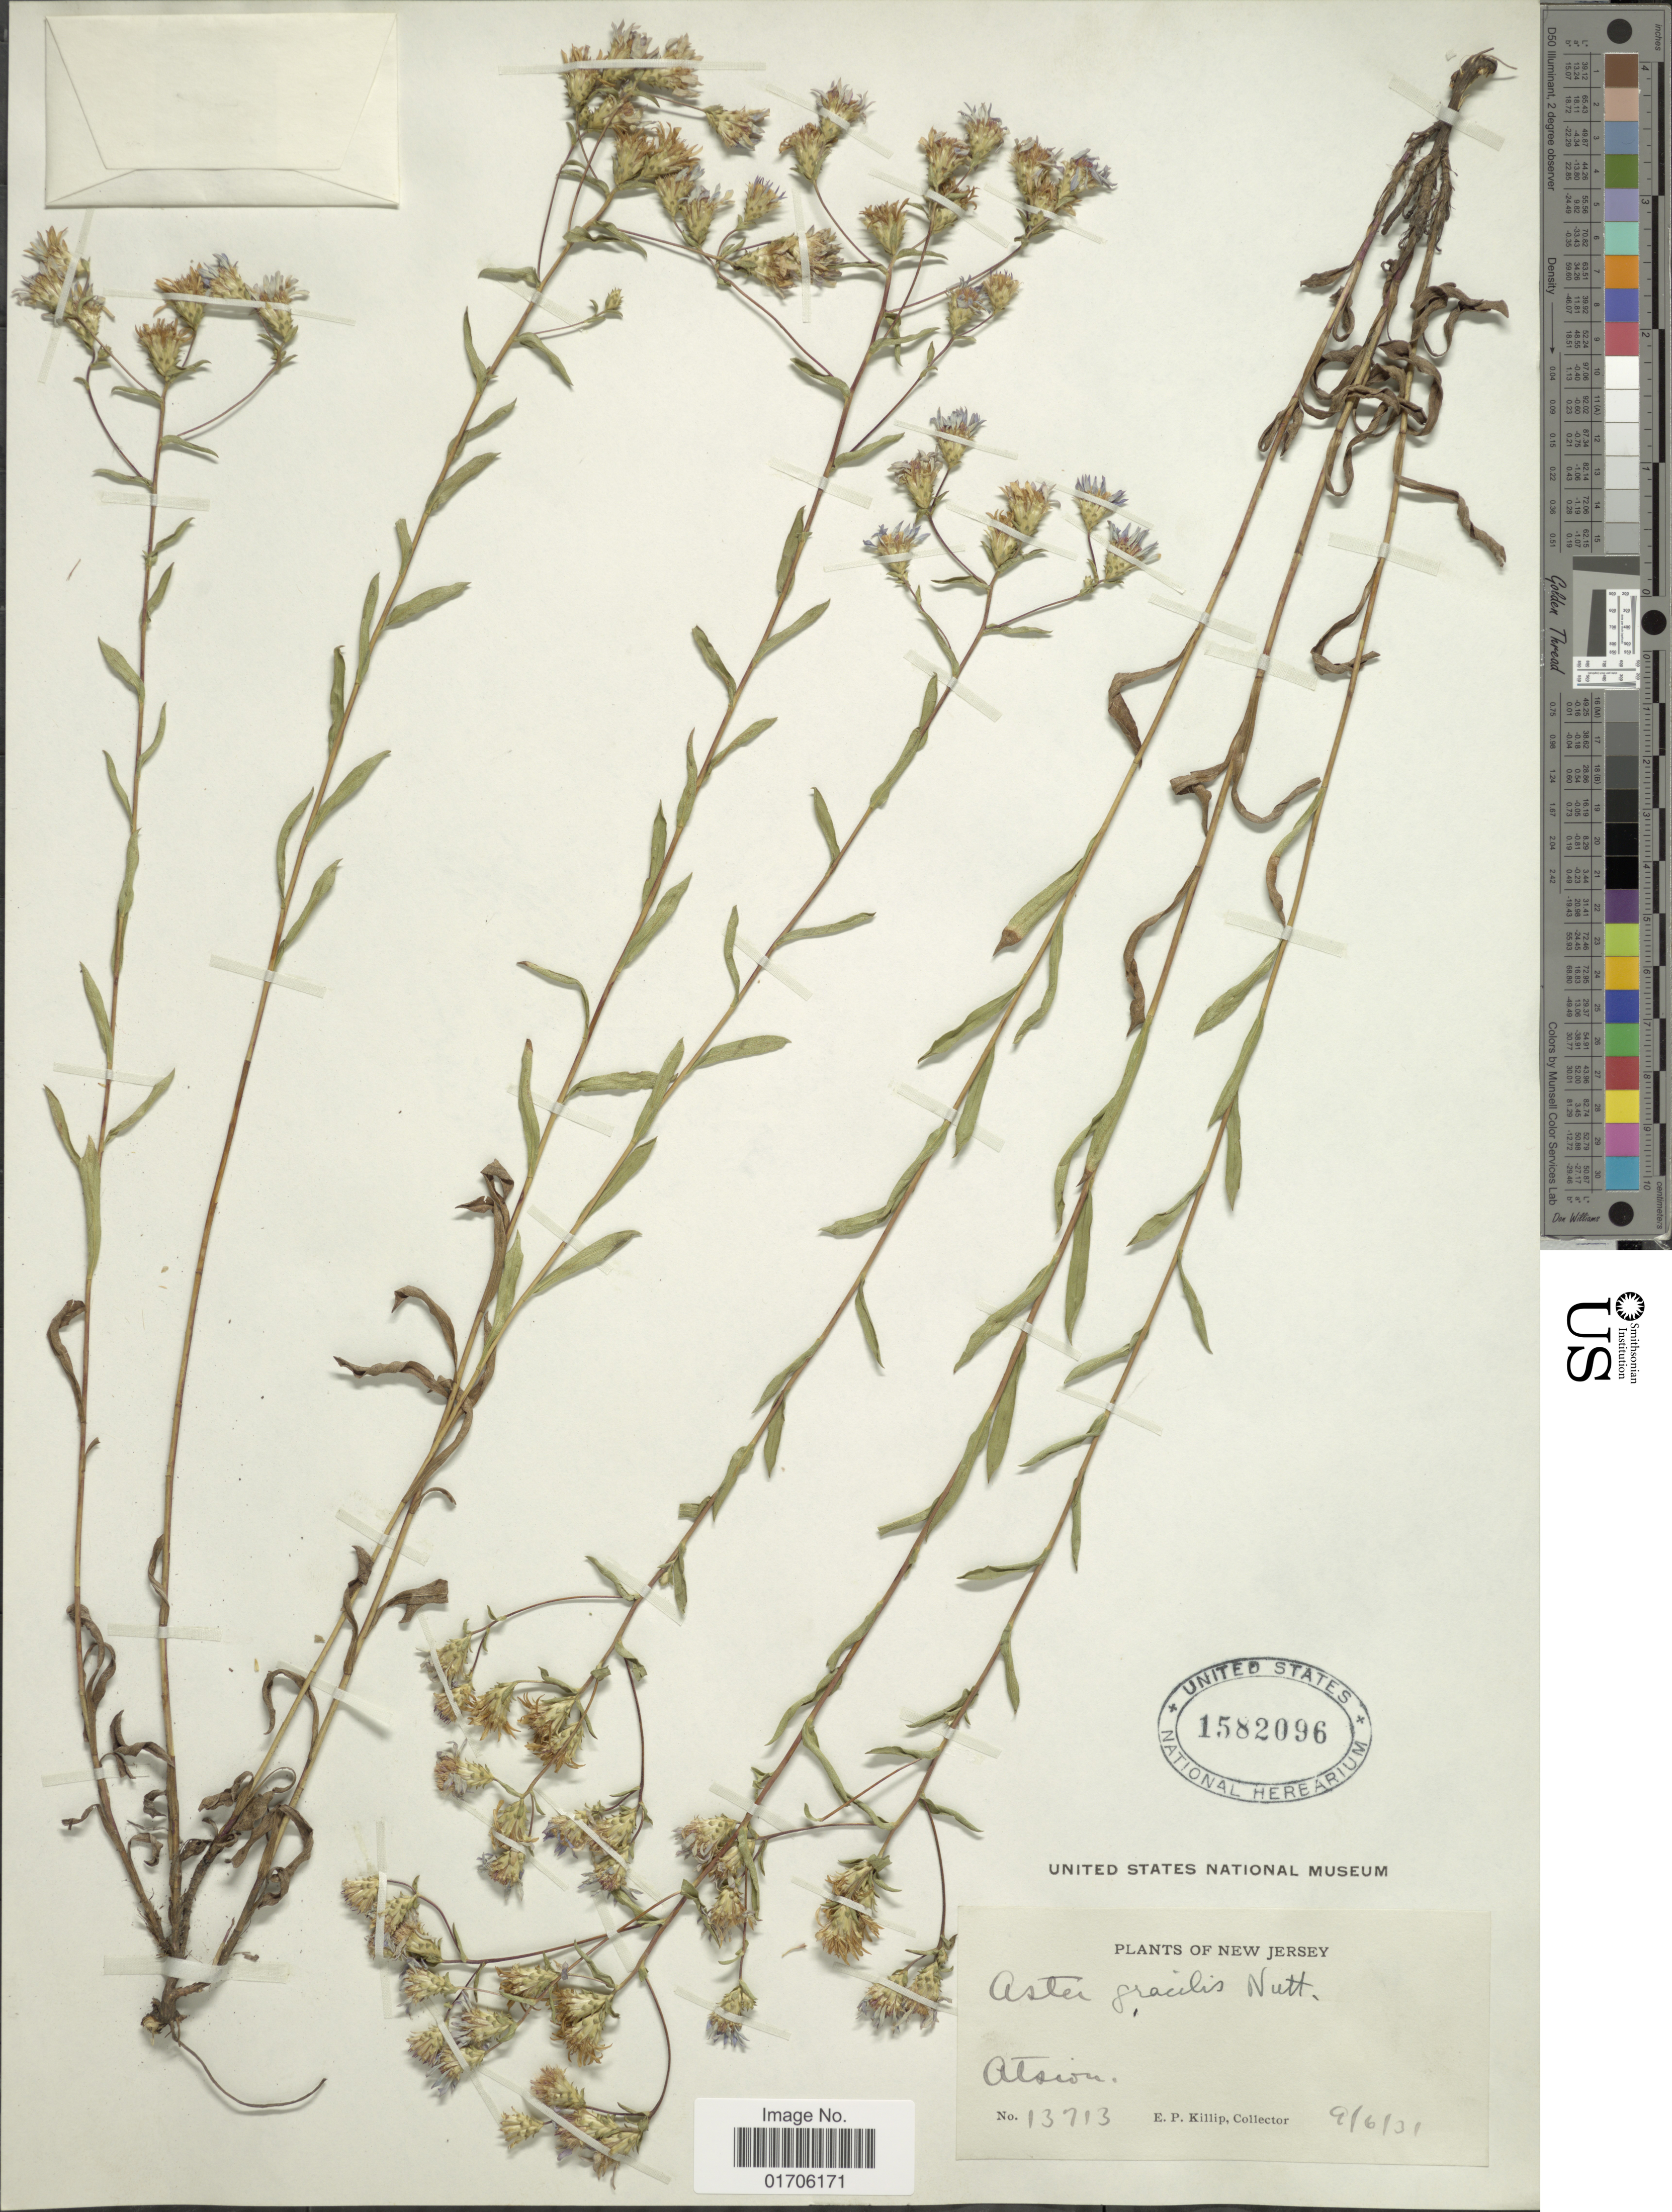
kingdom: Plantae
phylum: Tracheophyta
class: Magnoliopsida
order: Asterales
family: Asteraceae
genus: Eurybia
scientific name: Eurybia compacta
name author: G.L. Nesom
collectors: E. P. Killip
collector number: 13713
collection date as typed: Transcribed d/m/y: 6/9/31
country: United States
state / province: New Jersey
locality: New Jersey. Atsion.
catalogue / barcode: US 1582096